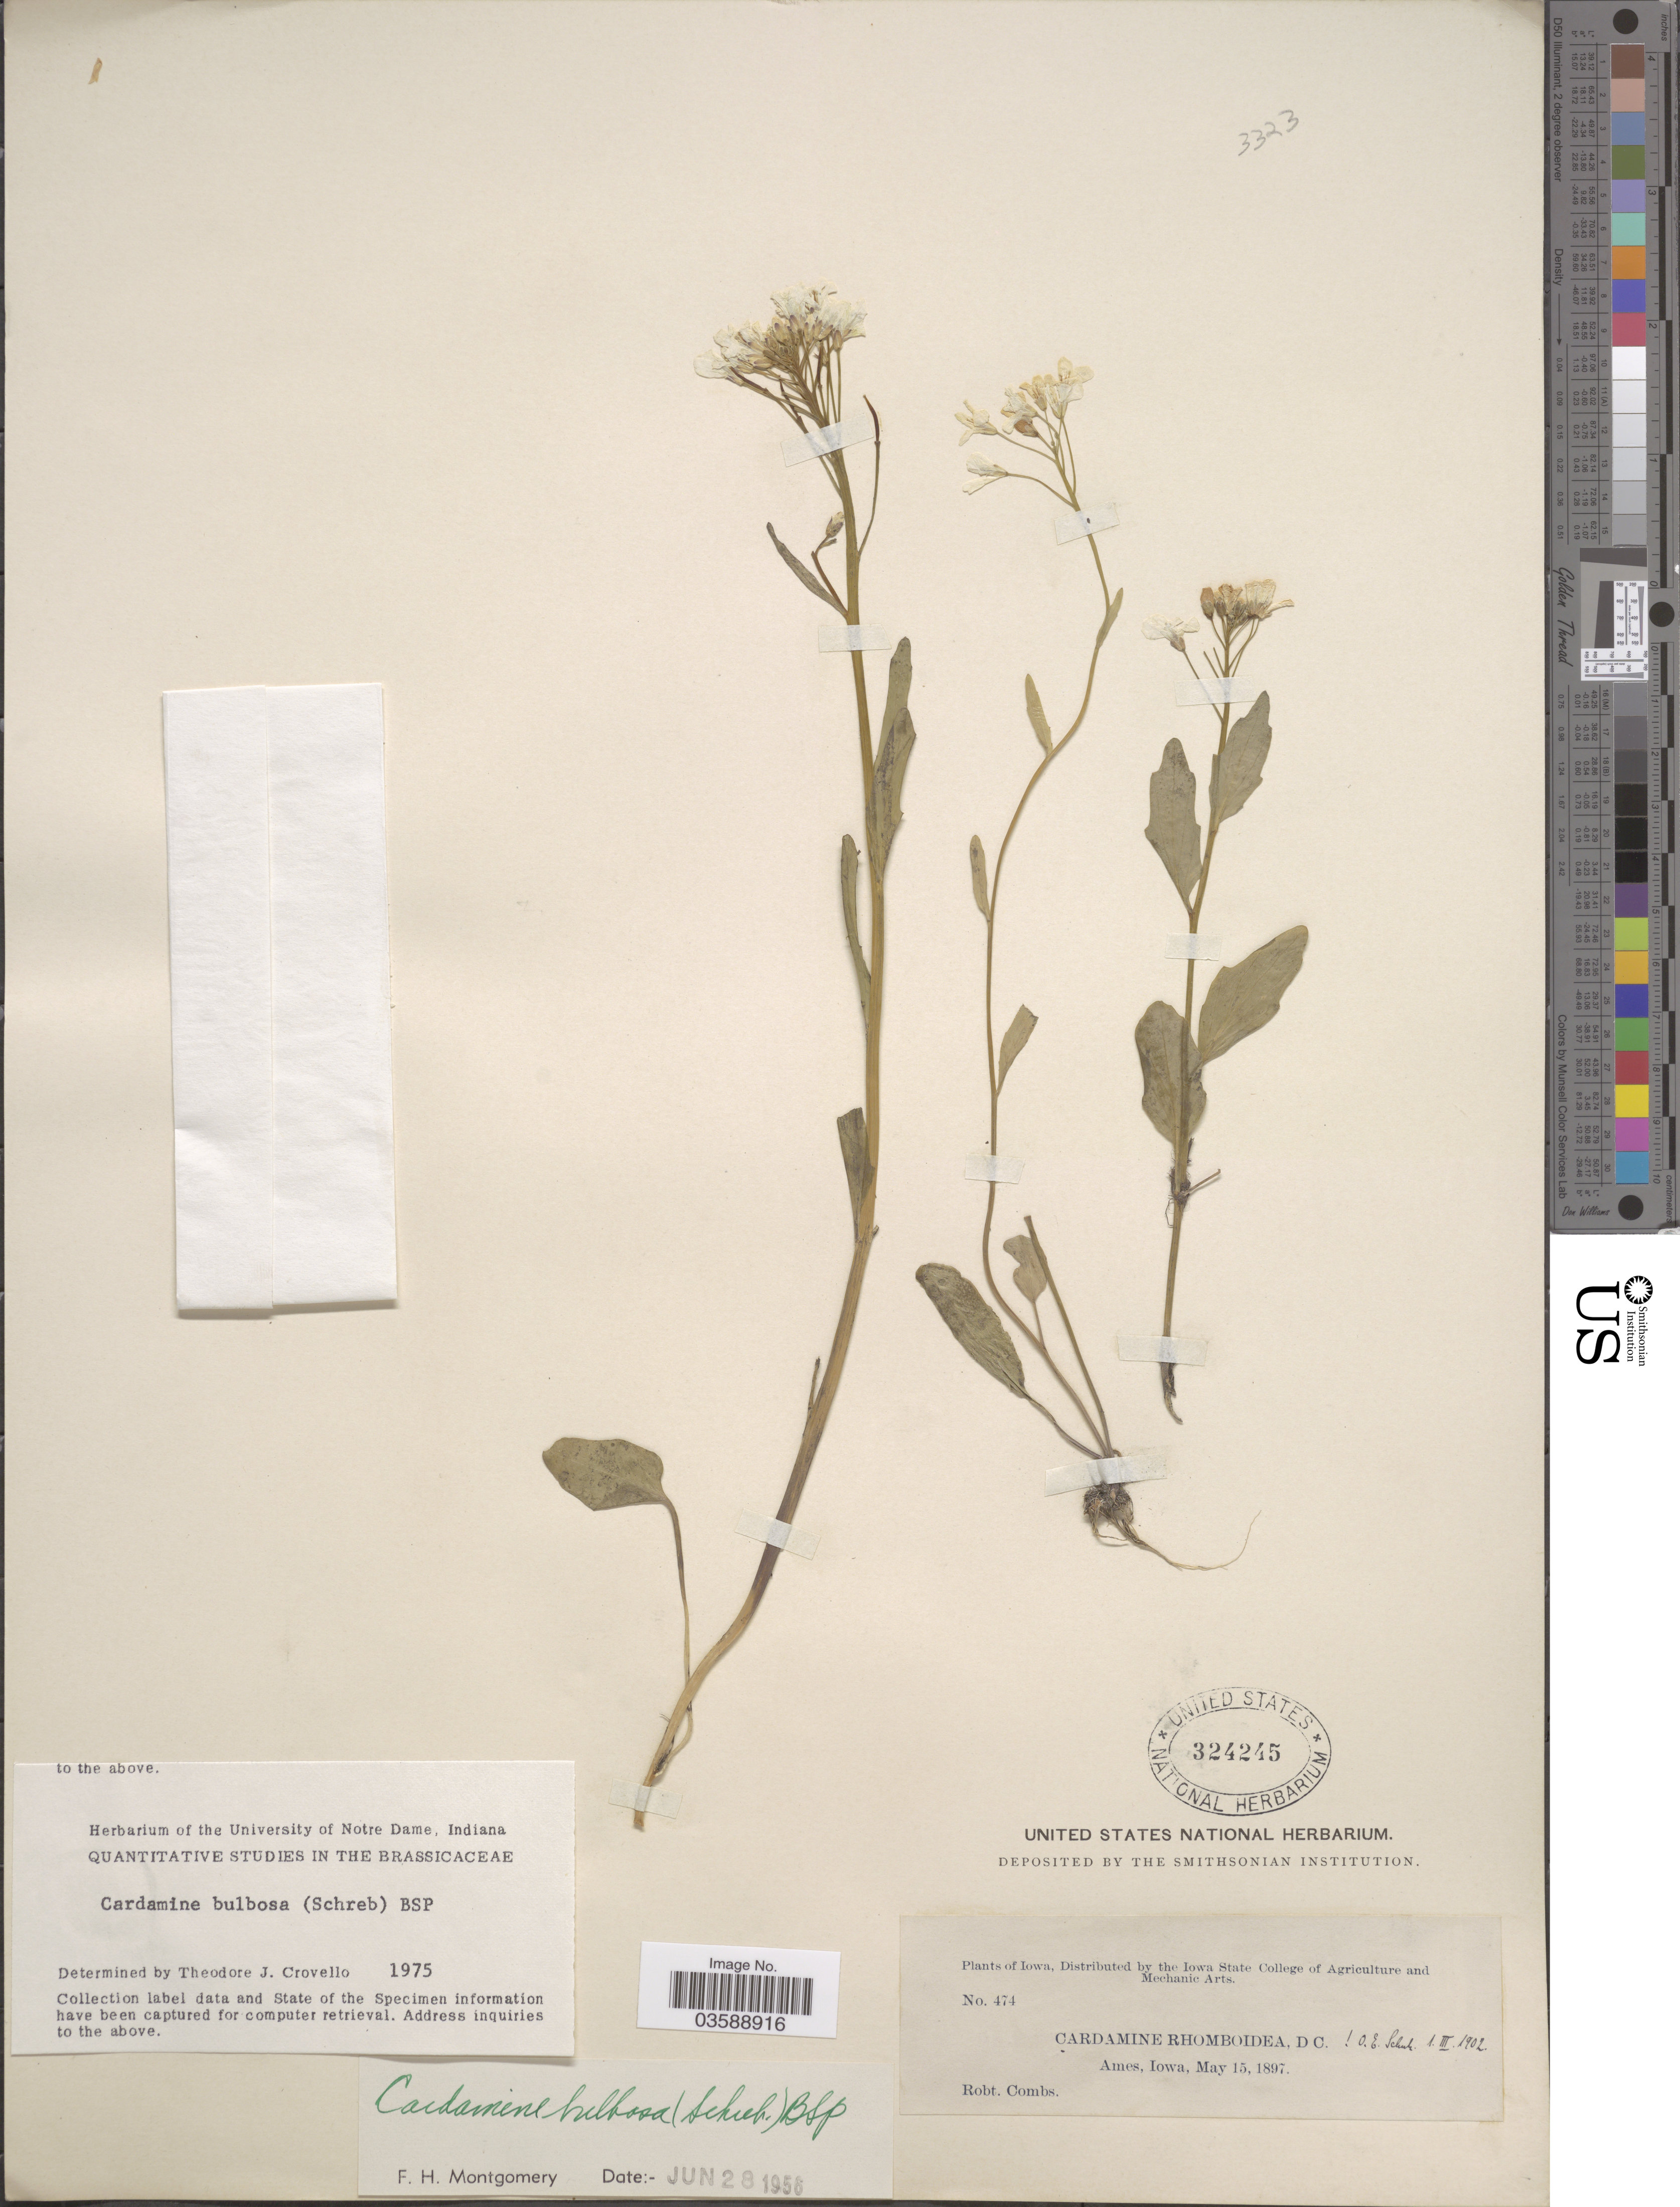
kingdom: Plantae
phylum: Tracheophyta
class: Magnoliopsida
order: Brassicales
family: Brassicaceae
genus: Cardamine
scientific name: Cardamine bulbosa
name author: (Schreb. ex Muhl.) Britton et al.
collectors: R. Combs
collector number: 474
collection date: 1897-05-15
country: United States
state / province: Iowa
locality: Ames.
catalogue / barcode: US 324245